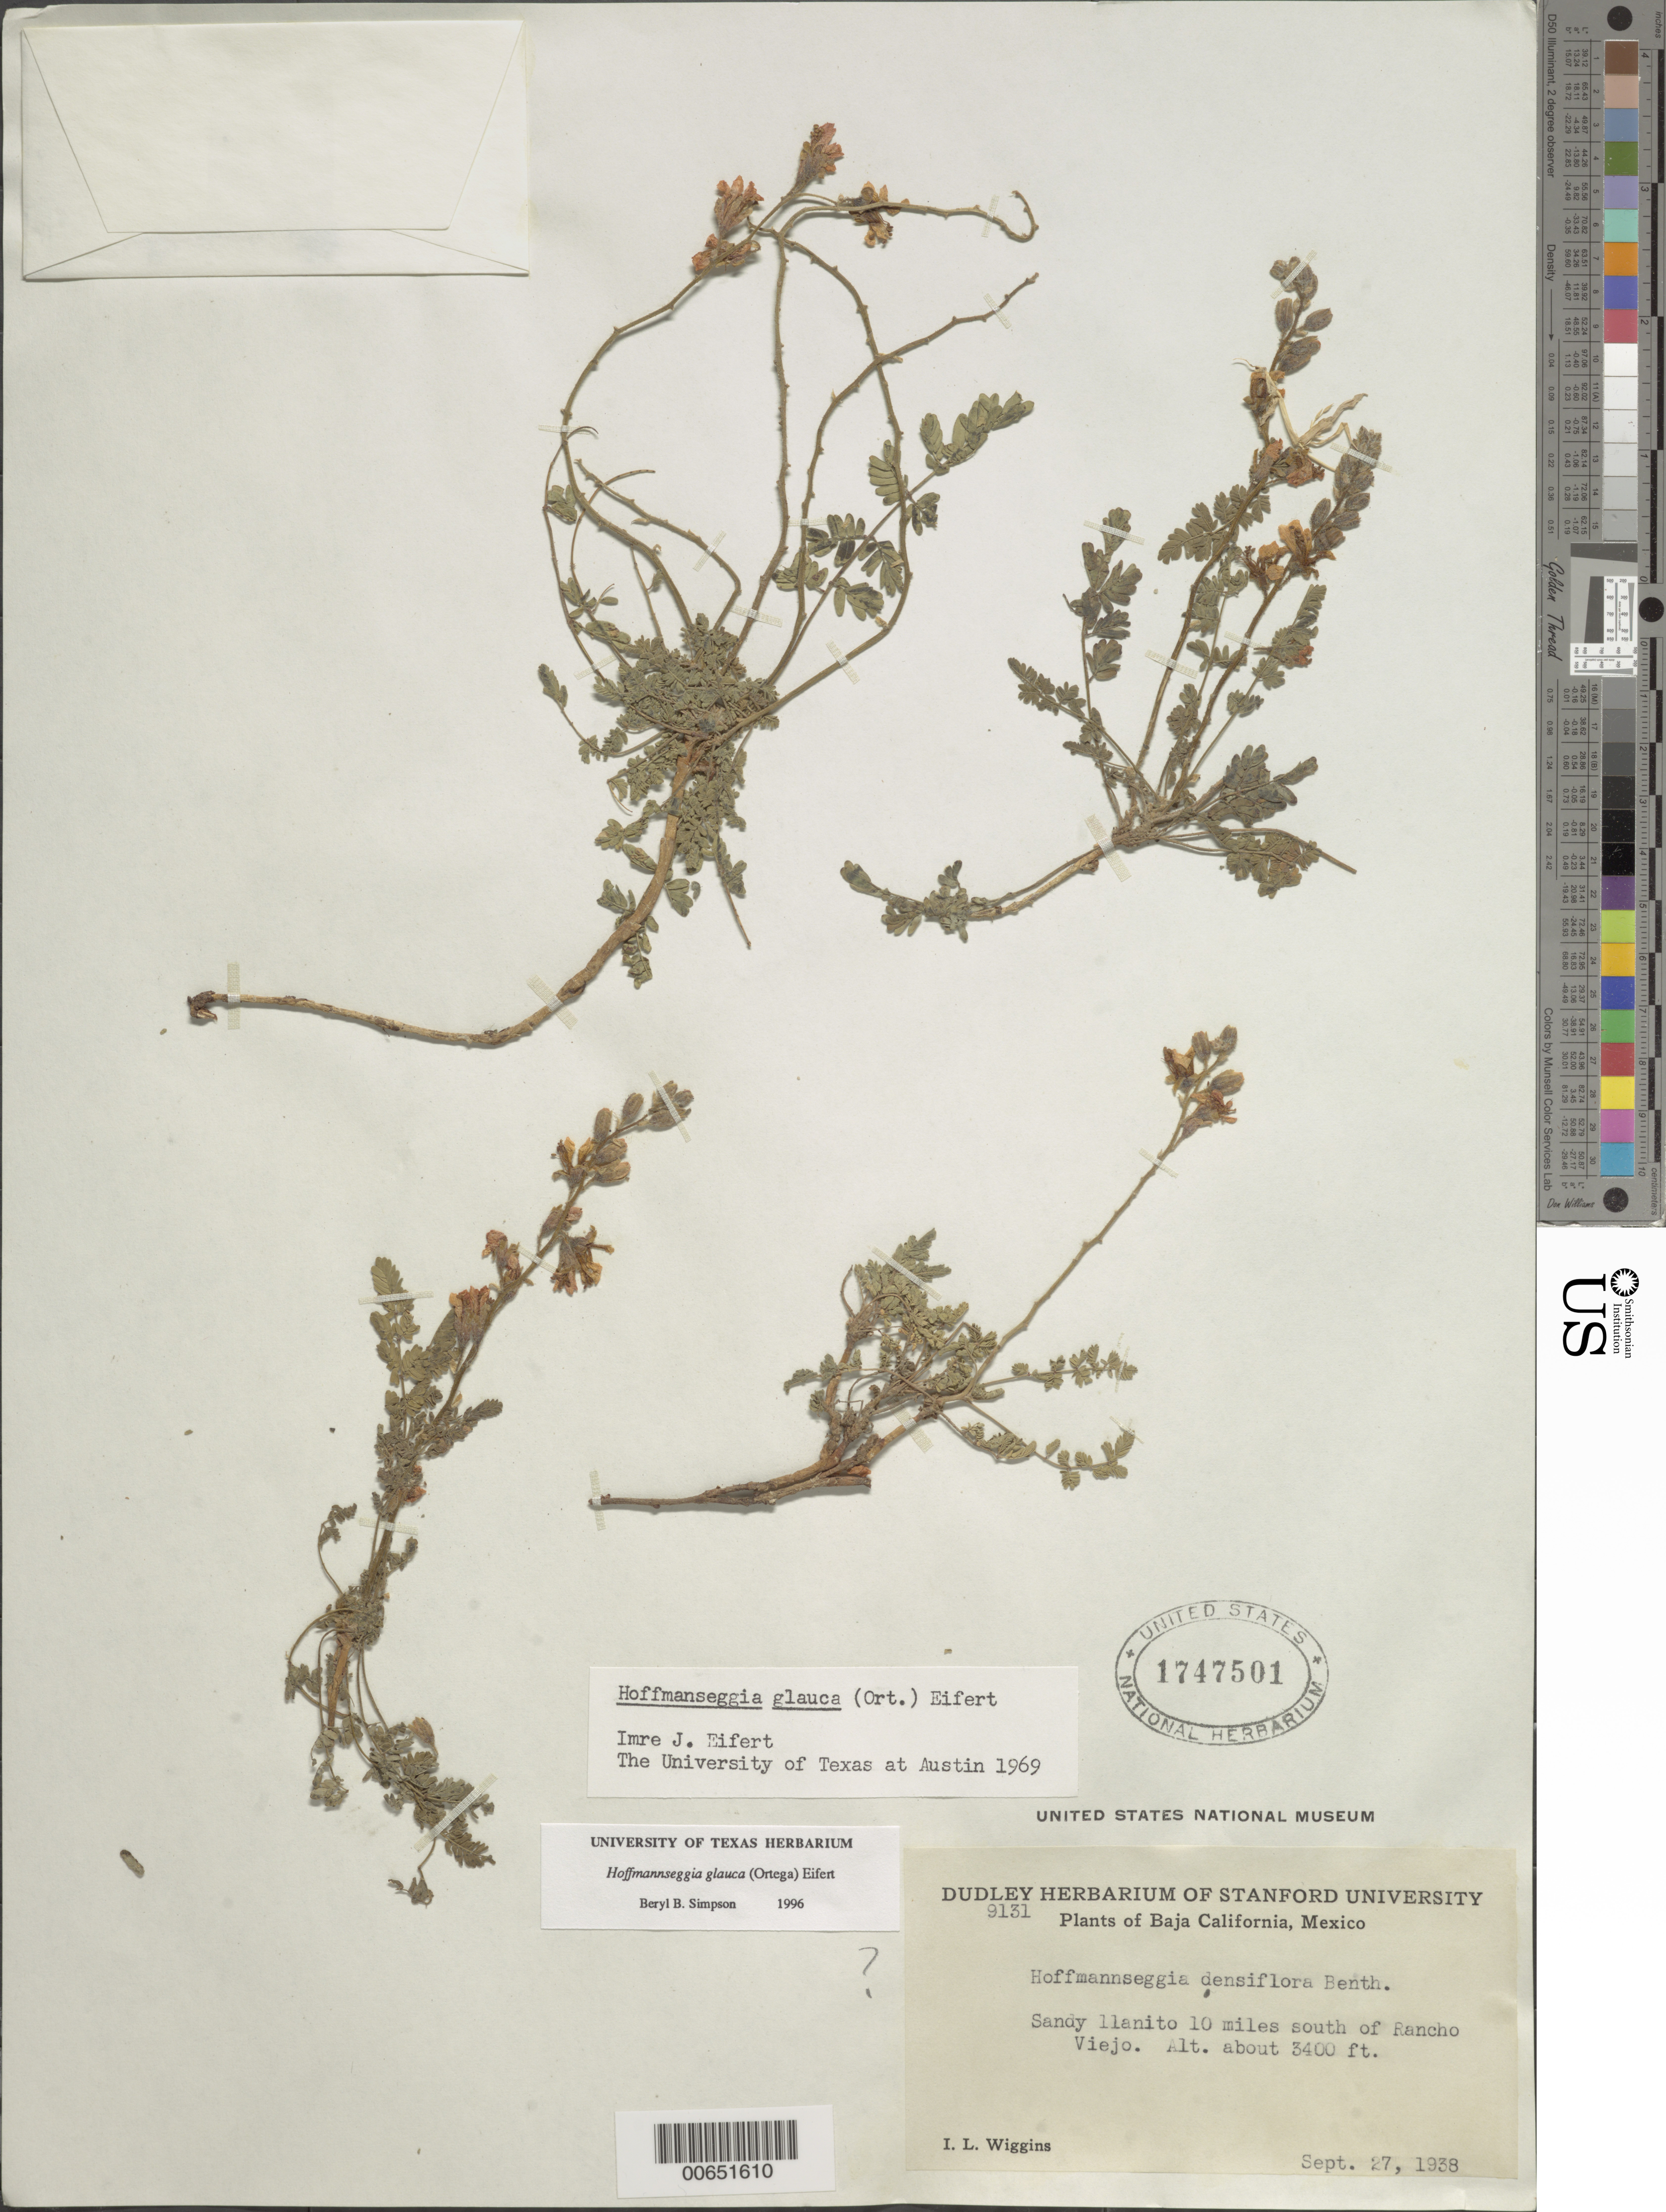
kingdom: Plantae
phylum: Tracheophyta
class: Magnoliopsida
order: Fabales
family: Fabaceae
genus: Hoffmannseggia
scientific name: Hoffmannseggia glauca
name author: (Ortega) Eifert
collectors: I. L. Wiggins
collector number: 9131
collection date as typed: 27 Sep 1938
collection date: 1938-09-27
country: Mexico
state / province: Baja California Norte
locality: S of Rancho Viejo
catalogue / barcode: US 1747501